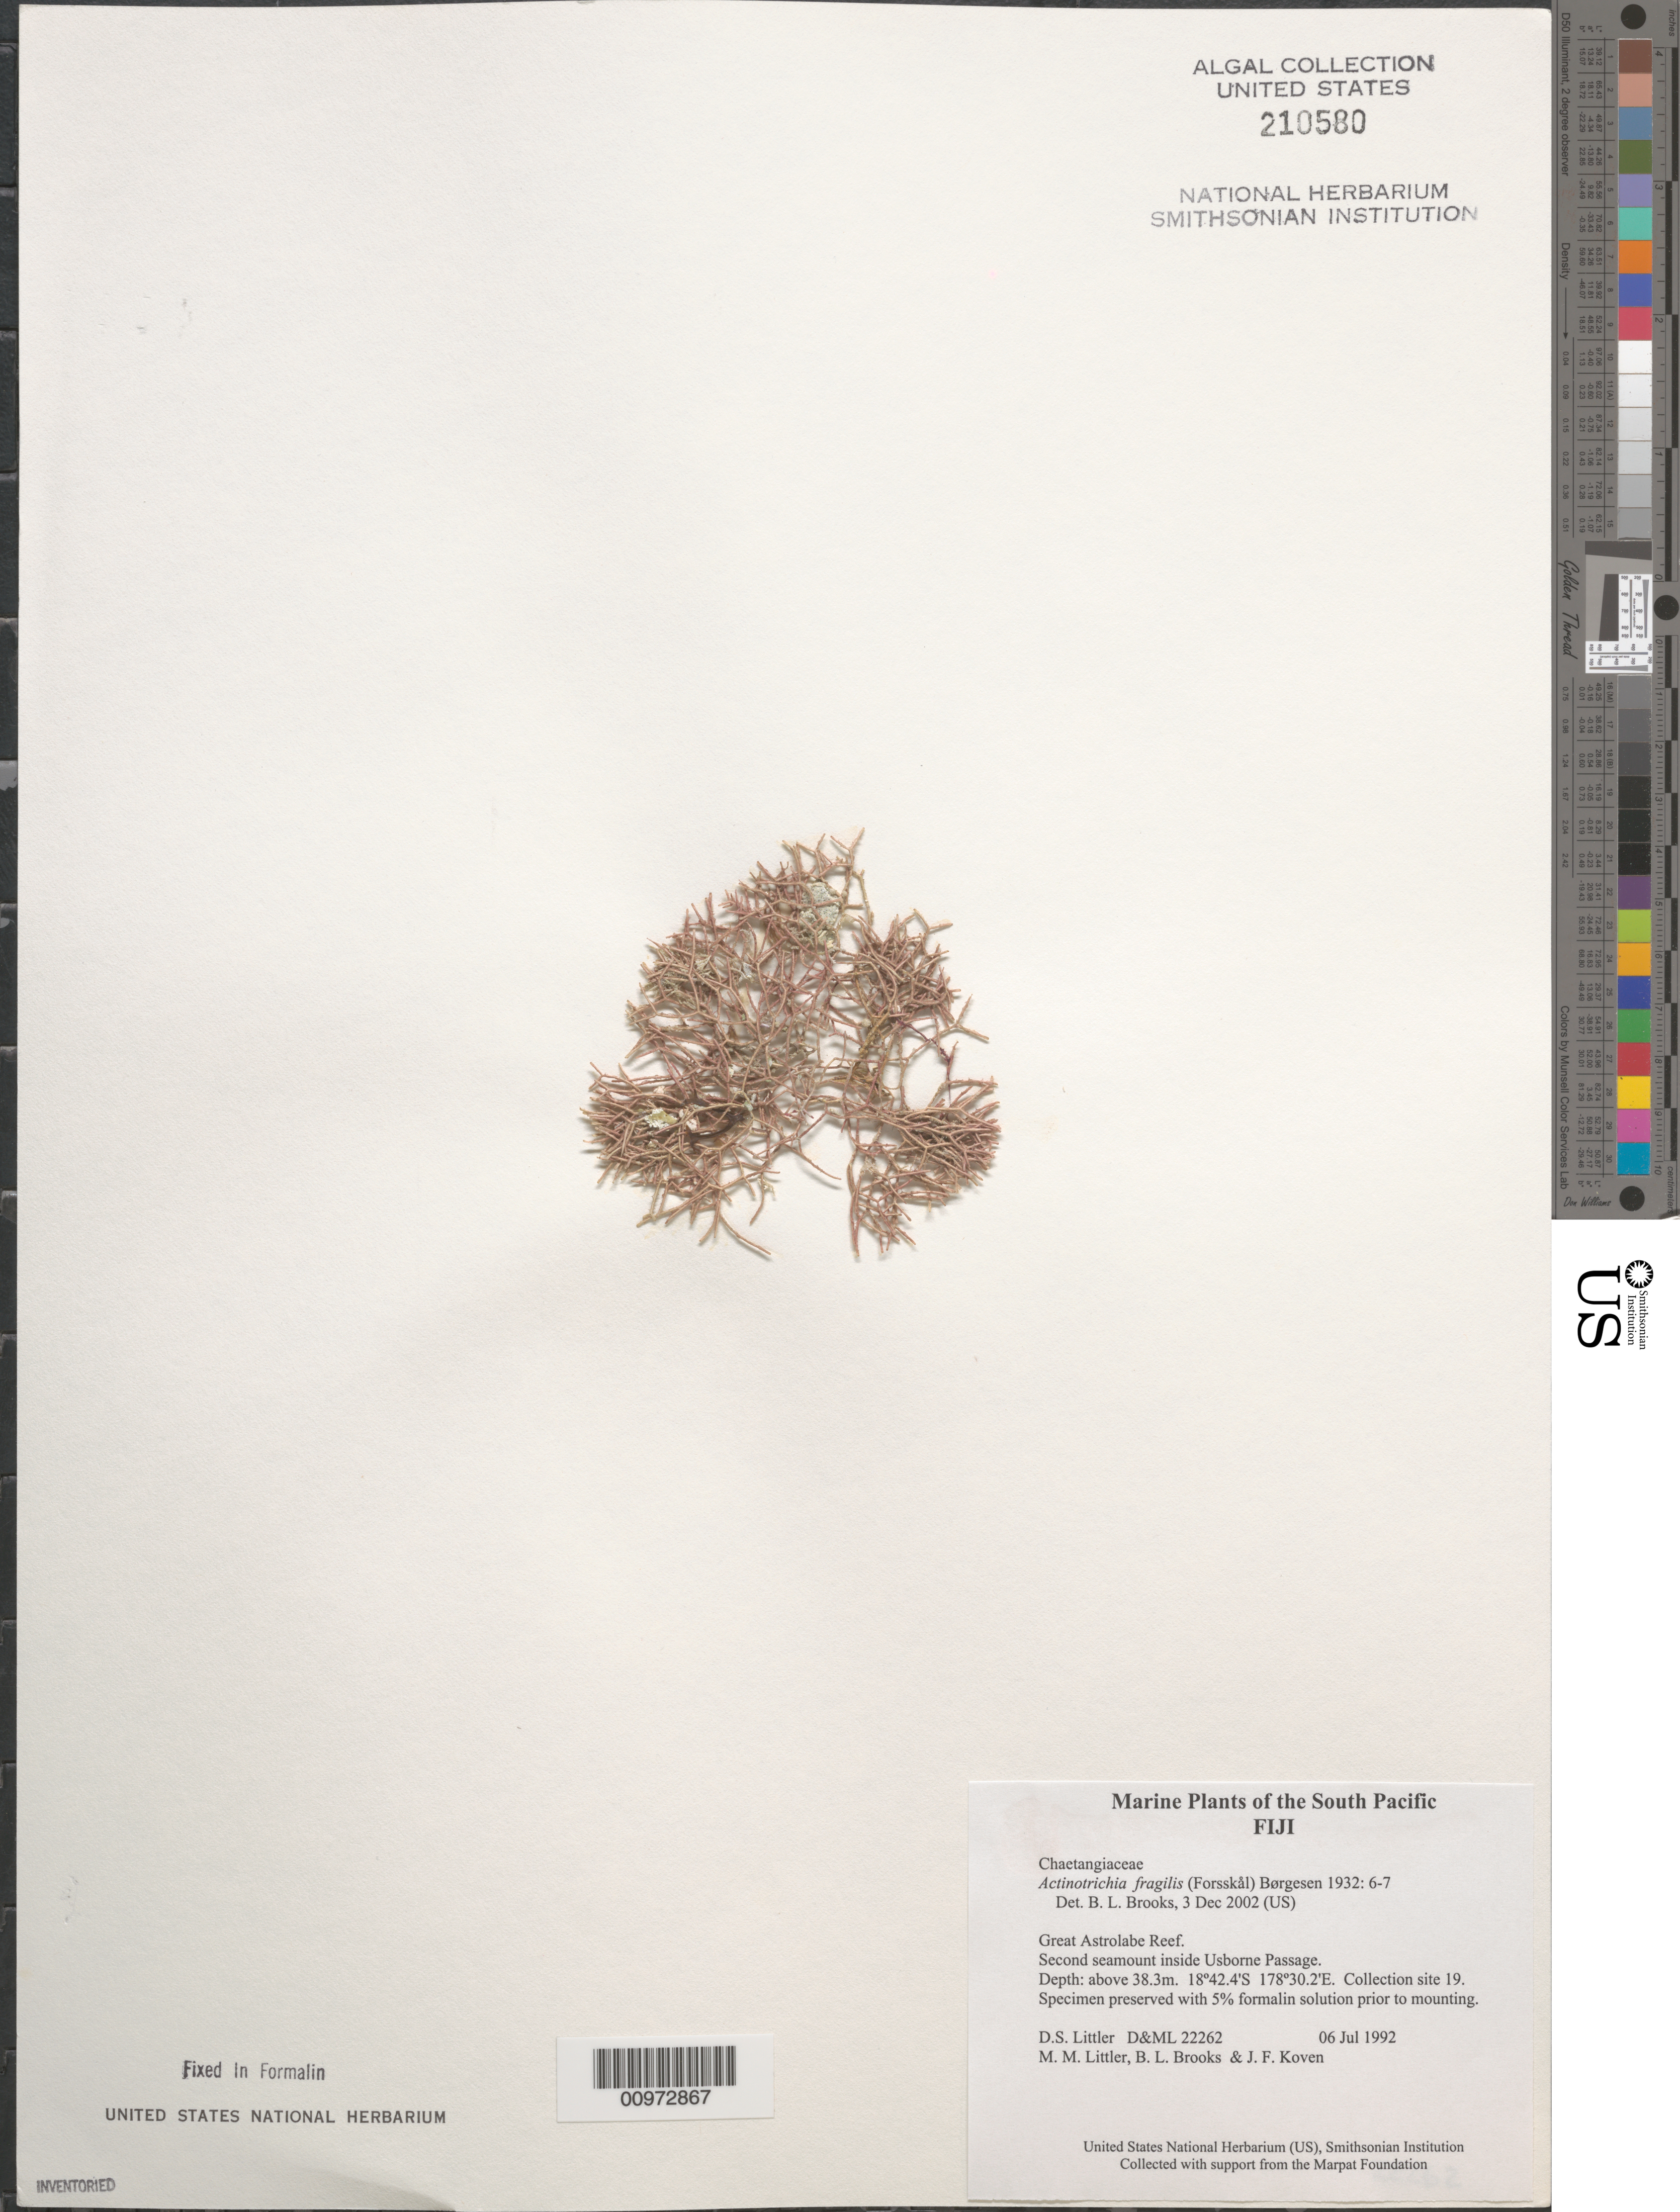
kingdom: Plantae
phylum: Rhodophyta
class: Florideophyceae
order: Nemaliales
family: Galaxauraceae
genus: Actinotrichia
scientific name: Actinotrichia fragilis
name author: (Forssk.) Børgesen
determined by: Brooks, B. L., (BOT), Smithsonian Institution - National Museum of Natural History (UNITED STATES)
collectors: D. S. Littler, M. M. Littler, B. Brooks & J. Koven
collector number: D&ML 22262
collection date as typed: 06 Jul 1992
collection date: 1992-07-06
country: Fiji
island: Great Astrolabe Reef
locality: Great Astrolabe Reef, second seamount inside Usborne Passage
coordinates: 18 42.4'S, 178 30.2'E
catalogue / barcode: US 210580